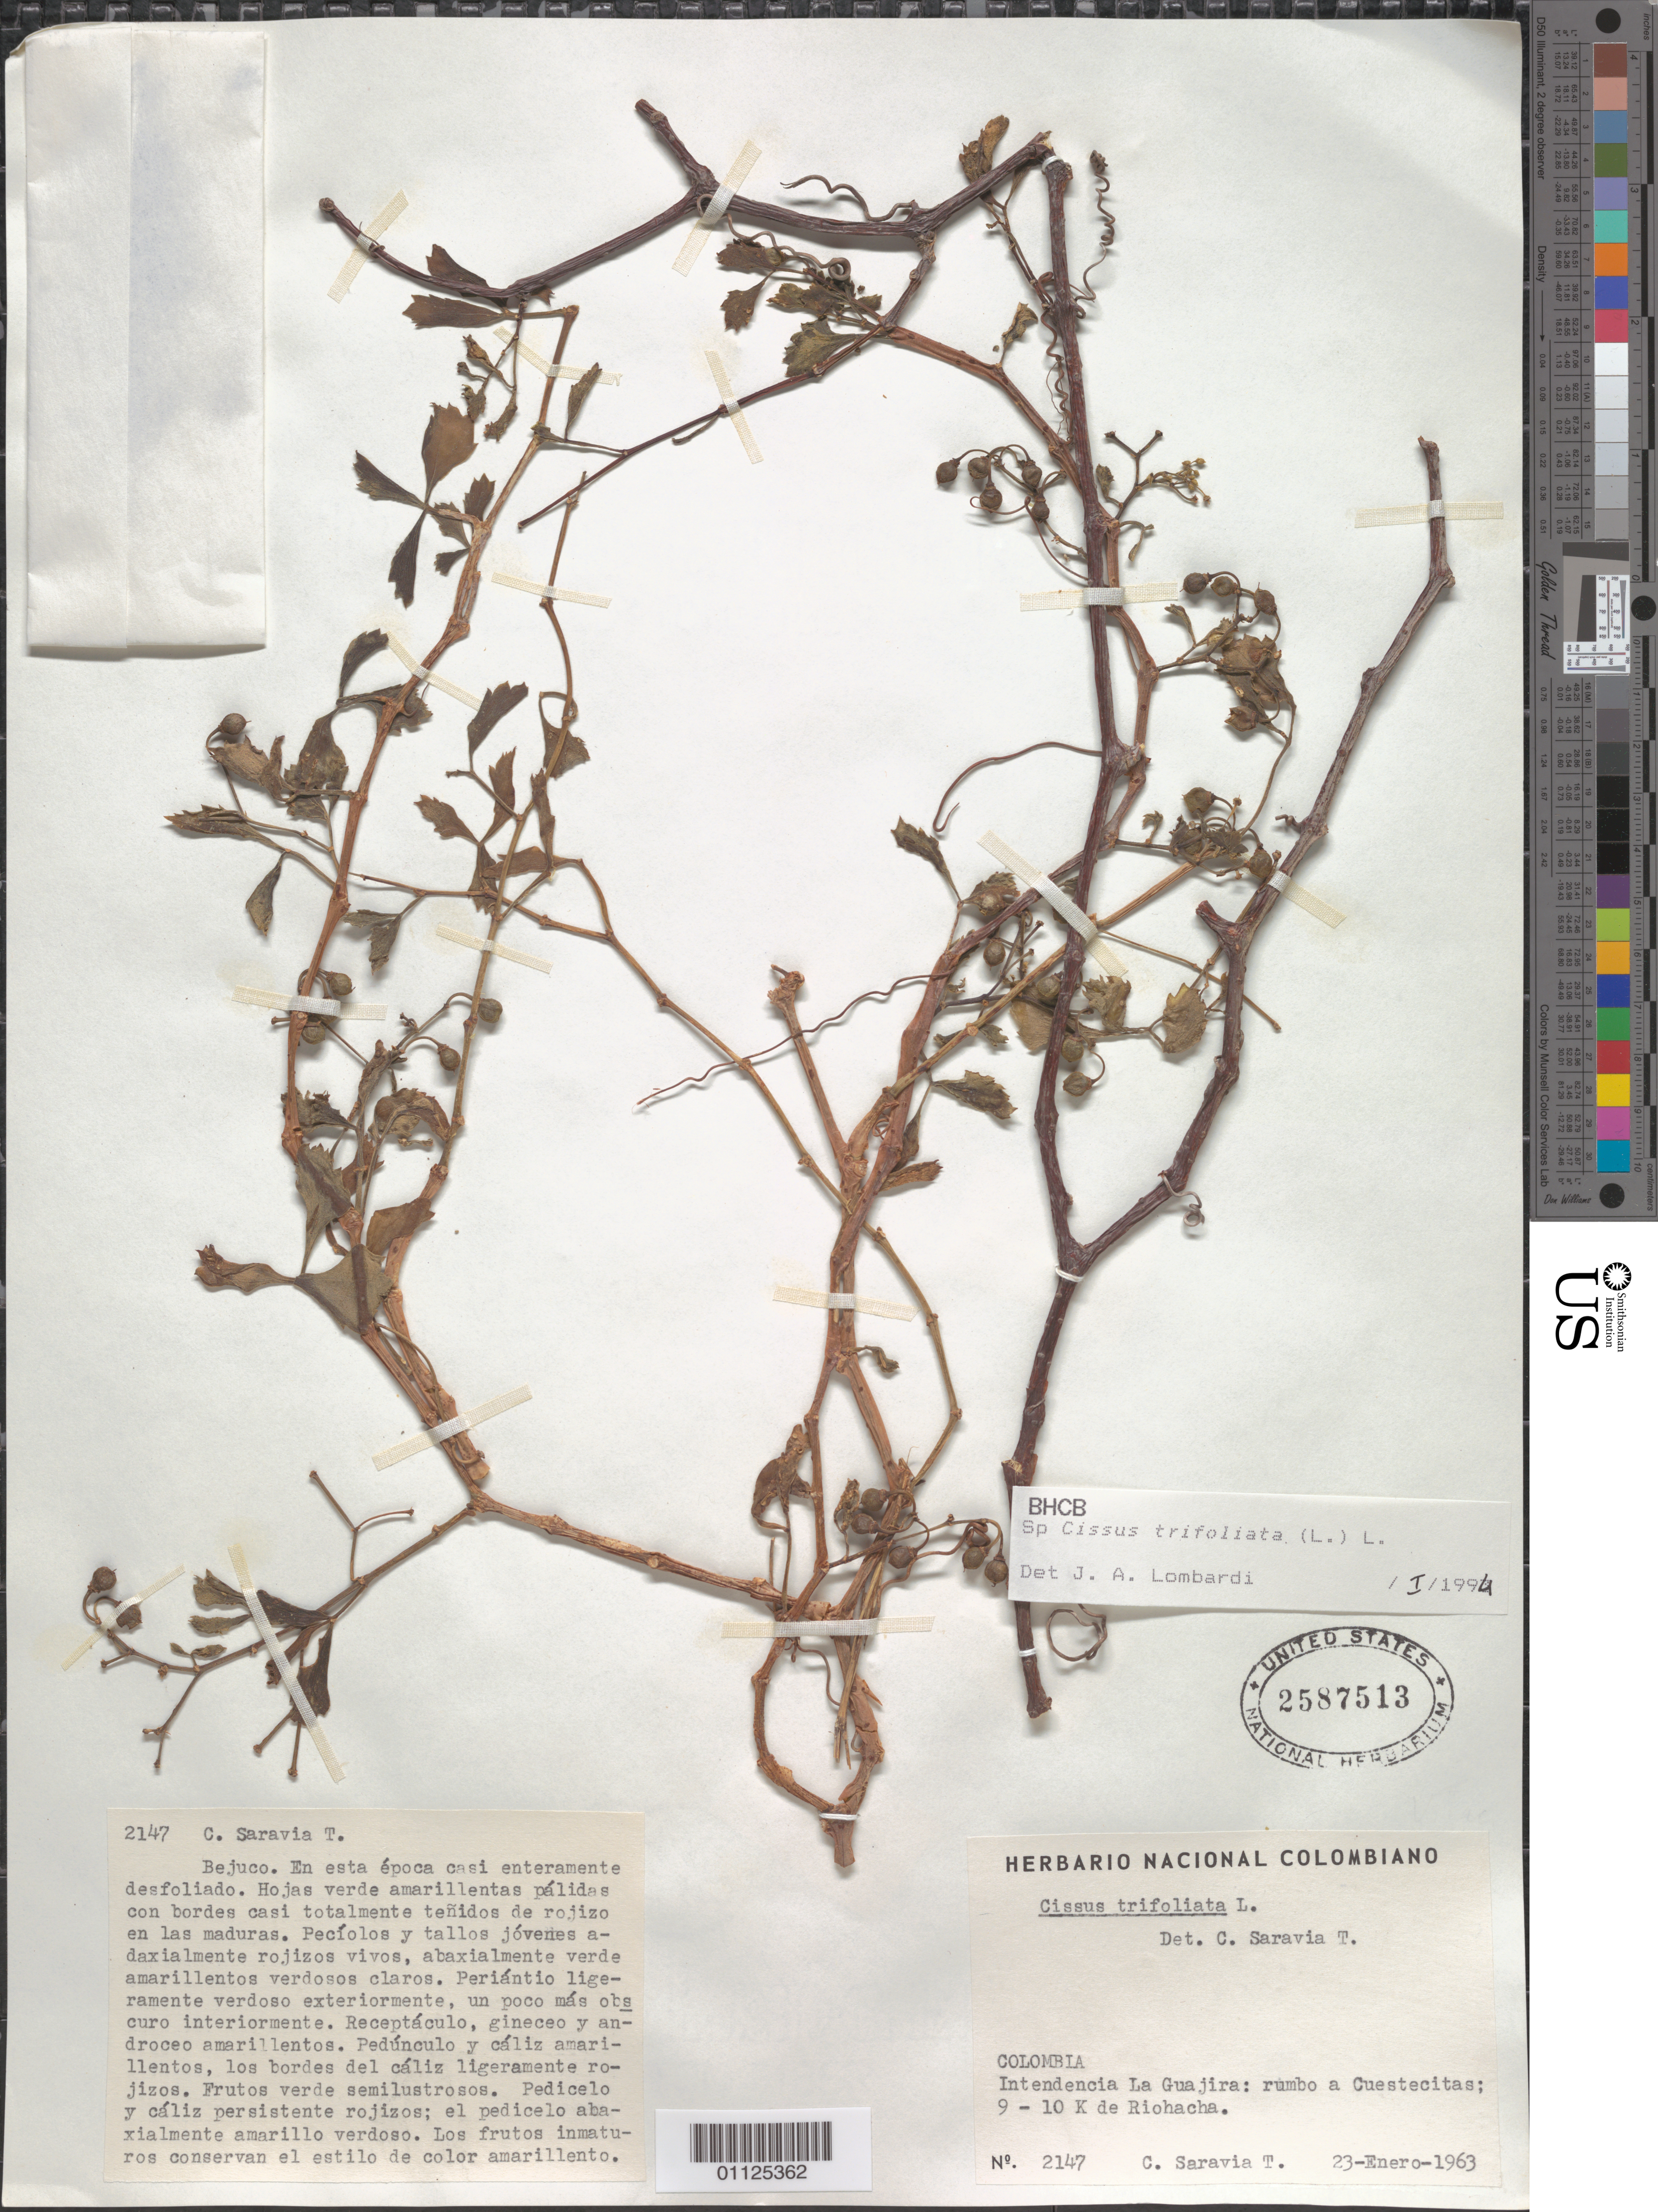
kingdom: Plantae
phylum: Tracheophyta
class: Magnoliopsida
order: Vitales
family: Vitaceae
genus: Cissus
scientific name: Cissus trifoliata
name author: (L.) L.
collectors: C. Saravia-T.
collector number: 2147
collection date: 1963-01-23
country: Colombia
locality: Intendencia La Guajira: rumbo a Cuestecitas; 9 - 10 km de Riohacha.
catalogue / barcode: US 2587513